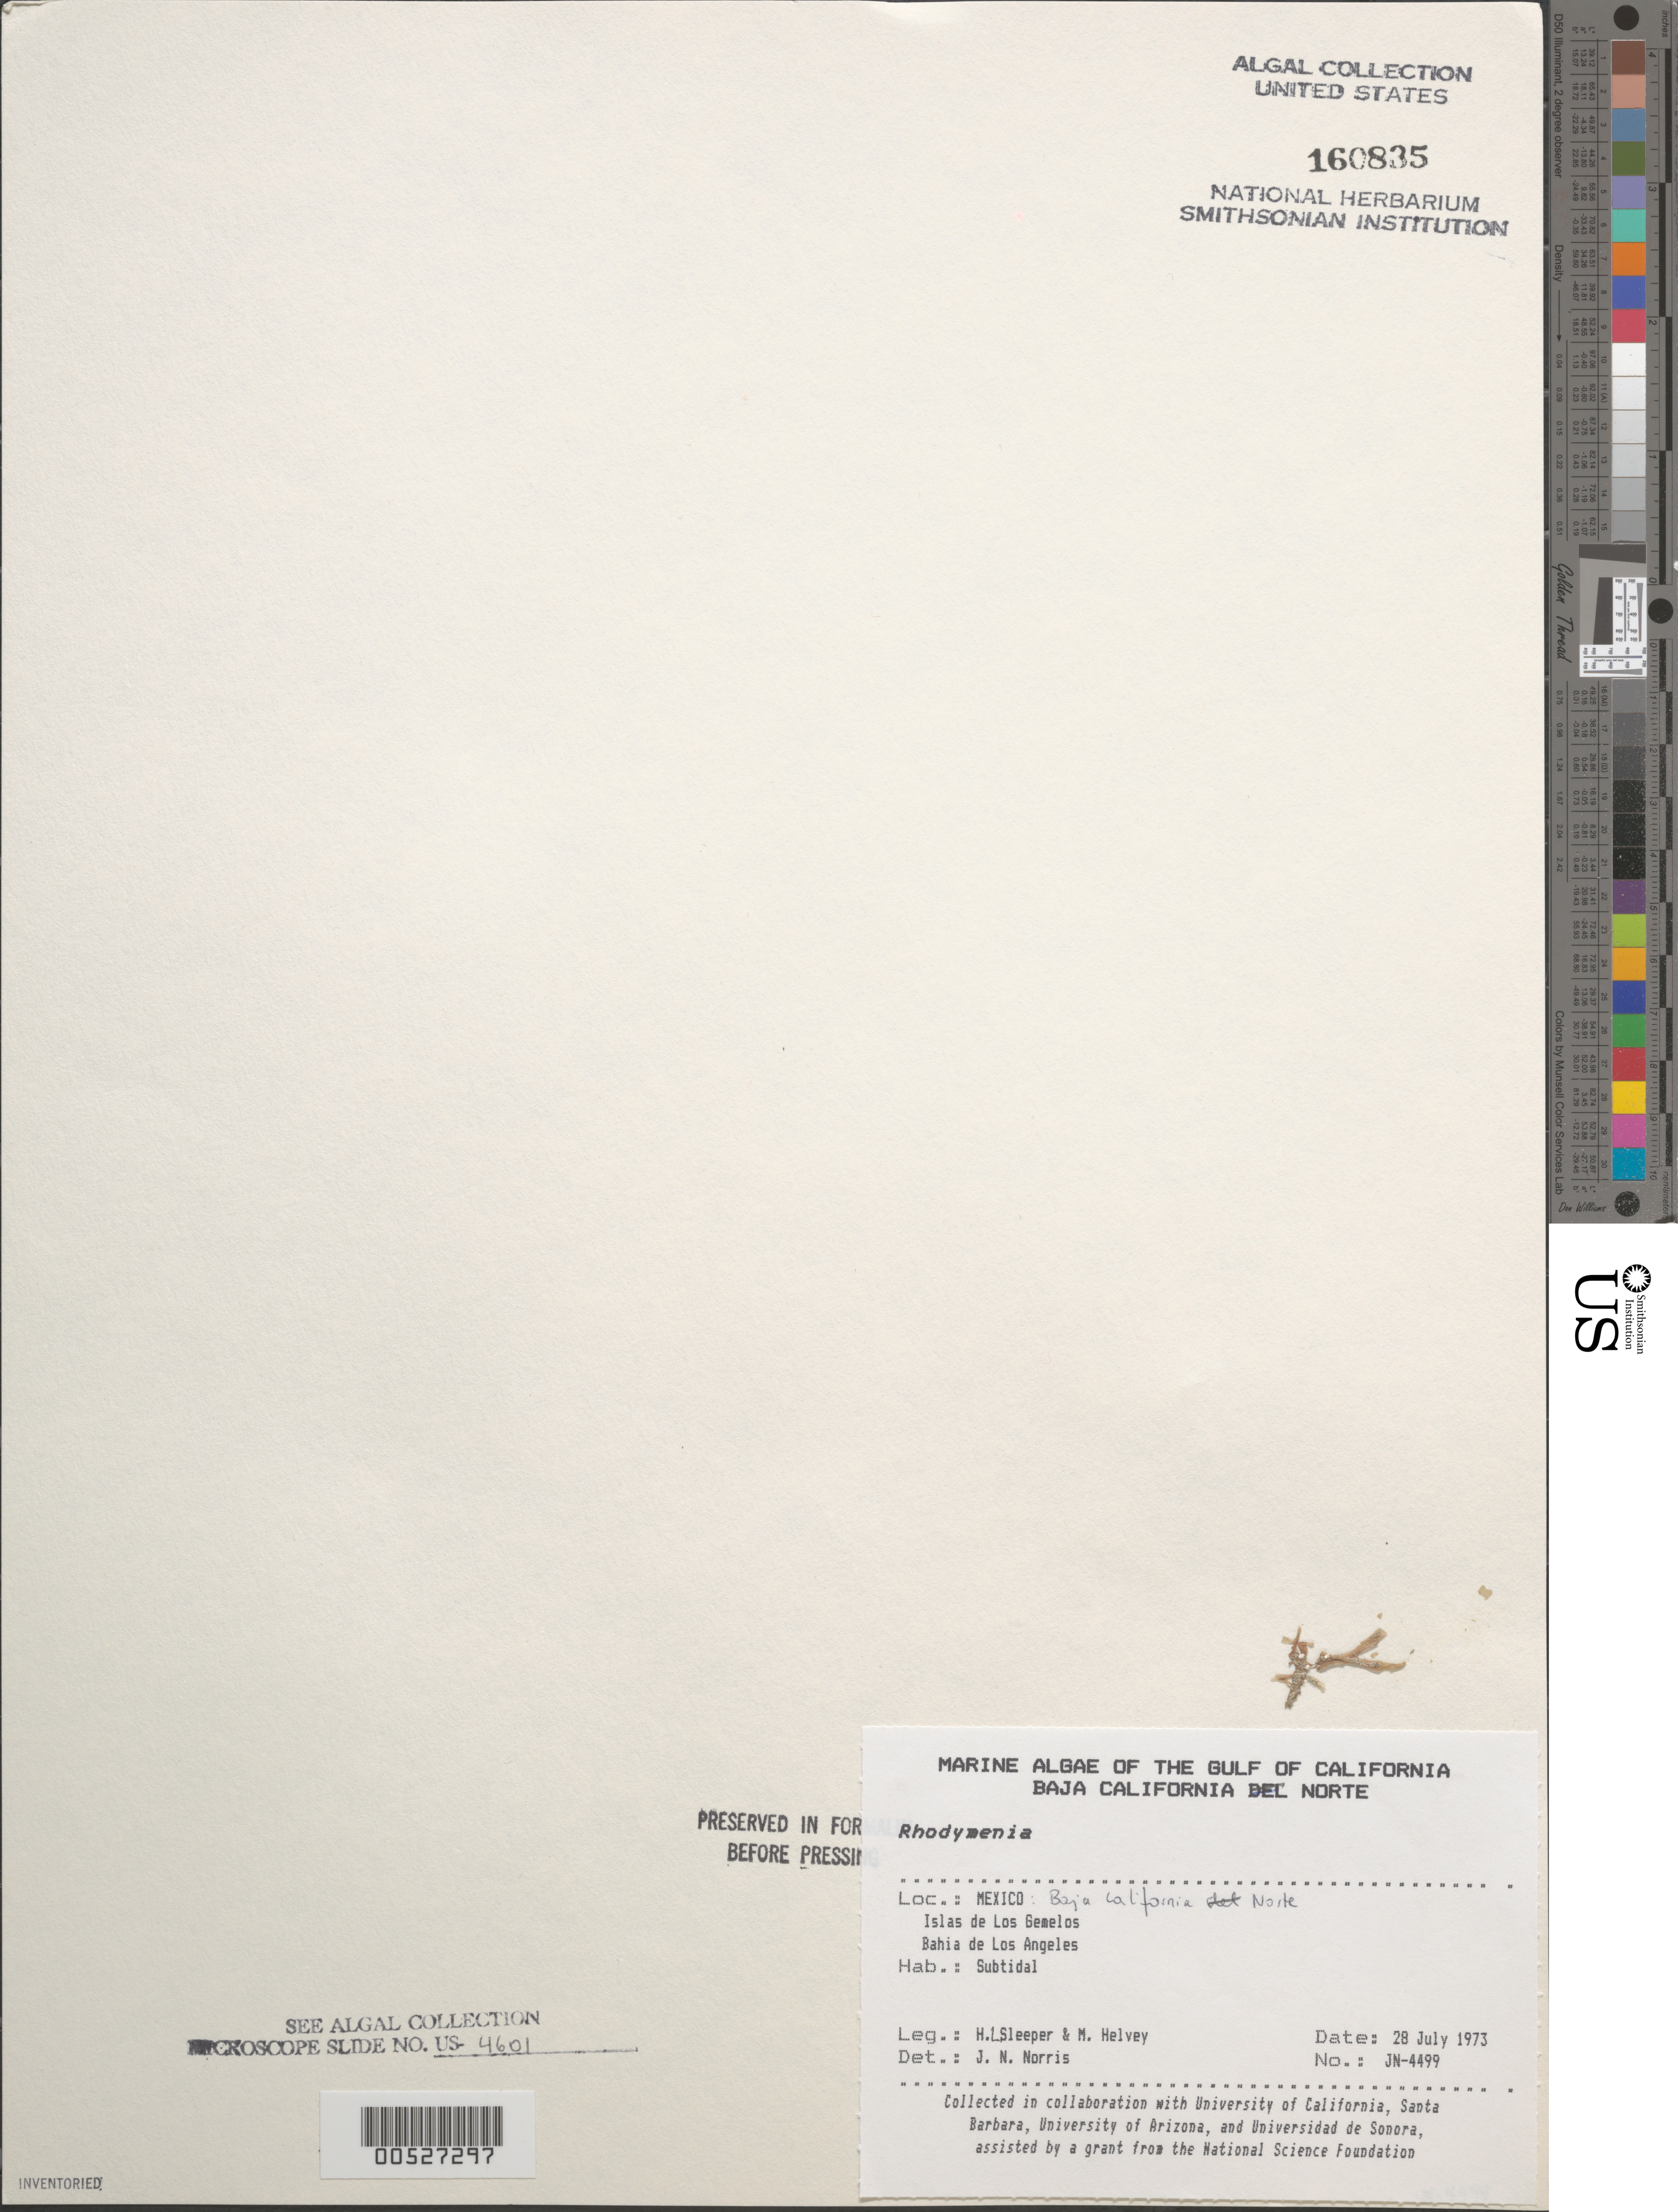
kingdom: Plantae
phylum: Rhodophyta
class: Florideophyceae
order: Rhodymeniales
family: Rhodymeniaceae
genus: Rhodymenia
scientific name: Rhodymenia sp.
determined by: Norris, James N.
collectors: H. Sleeper & M. Helvey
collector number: JN-4499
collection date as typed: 28 Jul 1973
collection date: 1973-07-28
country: Mexico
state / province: Baja California Norte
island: Isla de Los Gemelitos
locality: Bahia de los Angeles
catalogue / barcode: US 160835